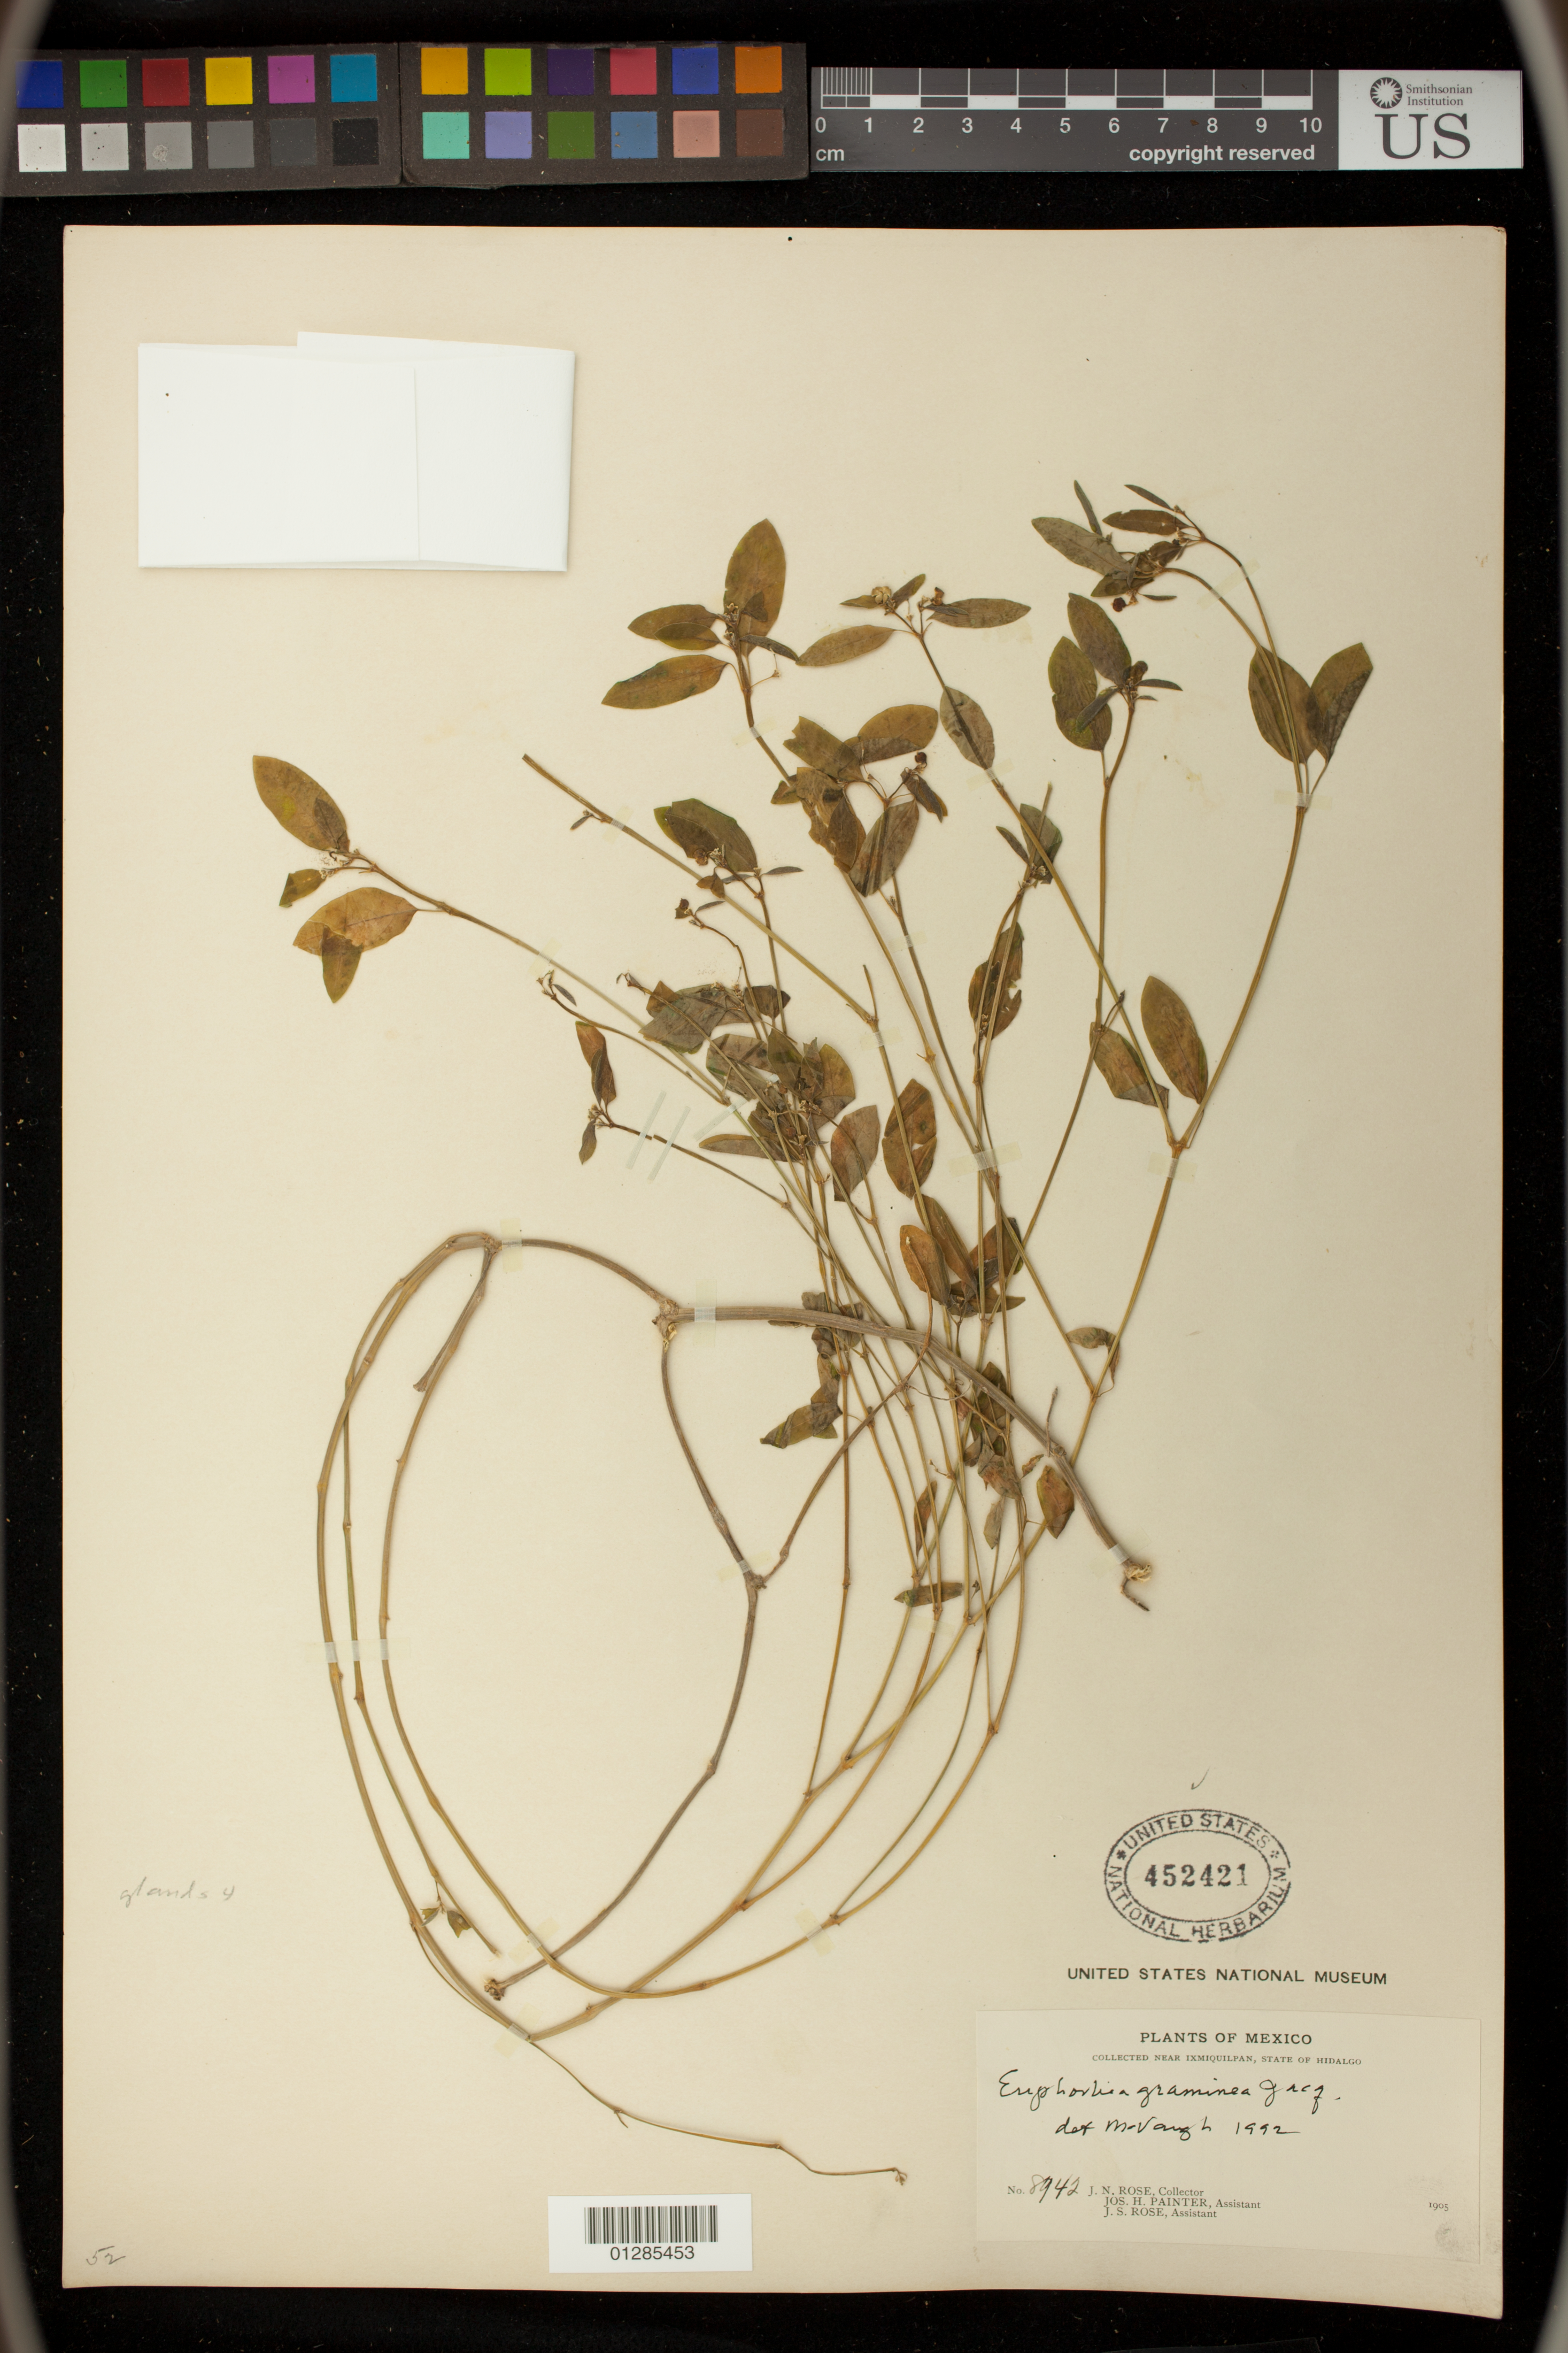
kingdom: Plantae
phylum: Tracheophyta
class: Magnoliopsida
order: Malpighiales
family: Euphorbiaceae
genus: Euphorbia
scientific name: Euphorbia graminea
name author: Jacq.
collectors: J. N. Rose, J. H. Painter & J. S. Rose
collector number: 8942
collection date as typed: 1905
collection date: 1905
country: Mexico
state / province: Hidalgo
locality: Near Ixmiquilpan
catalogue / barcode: US 452421